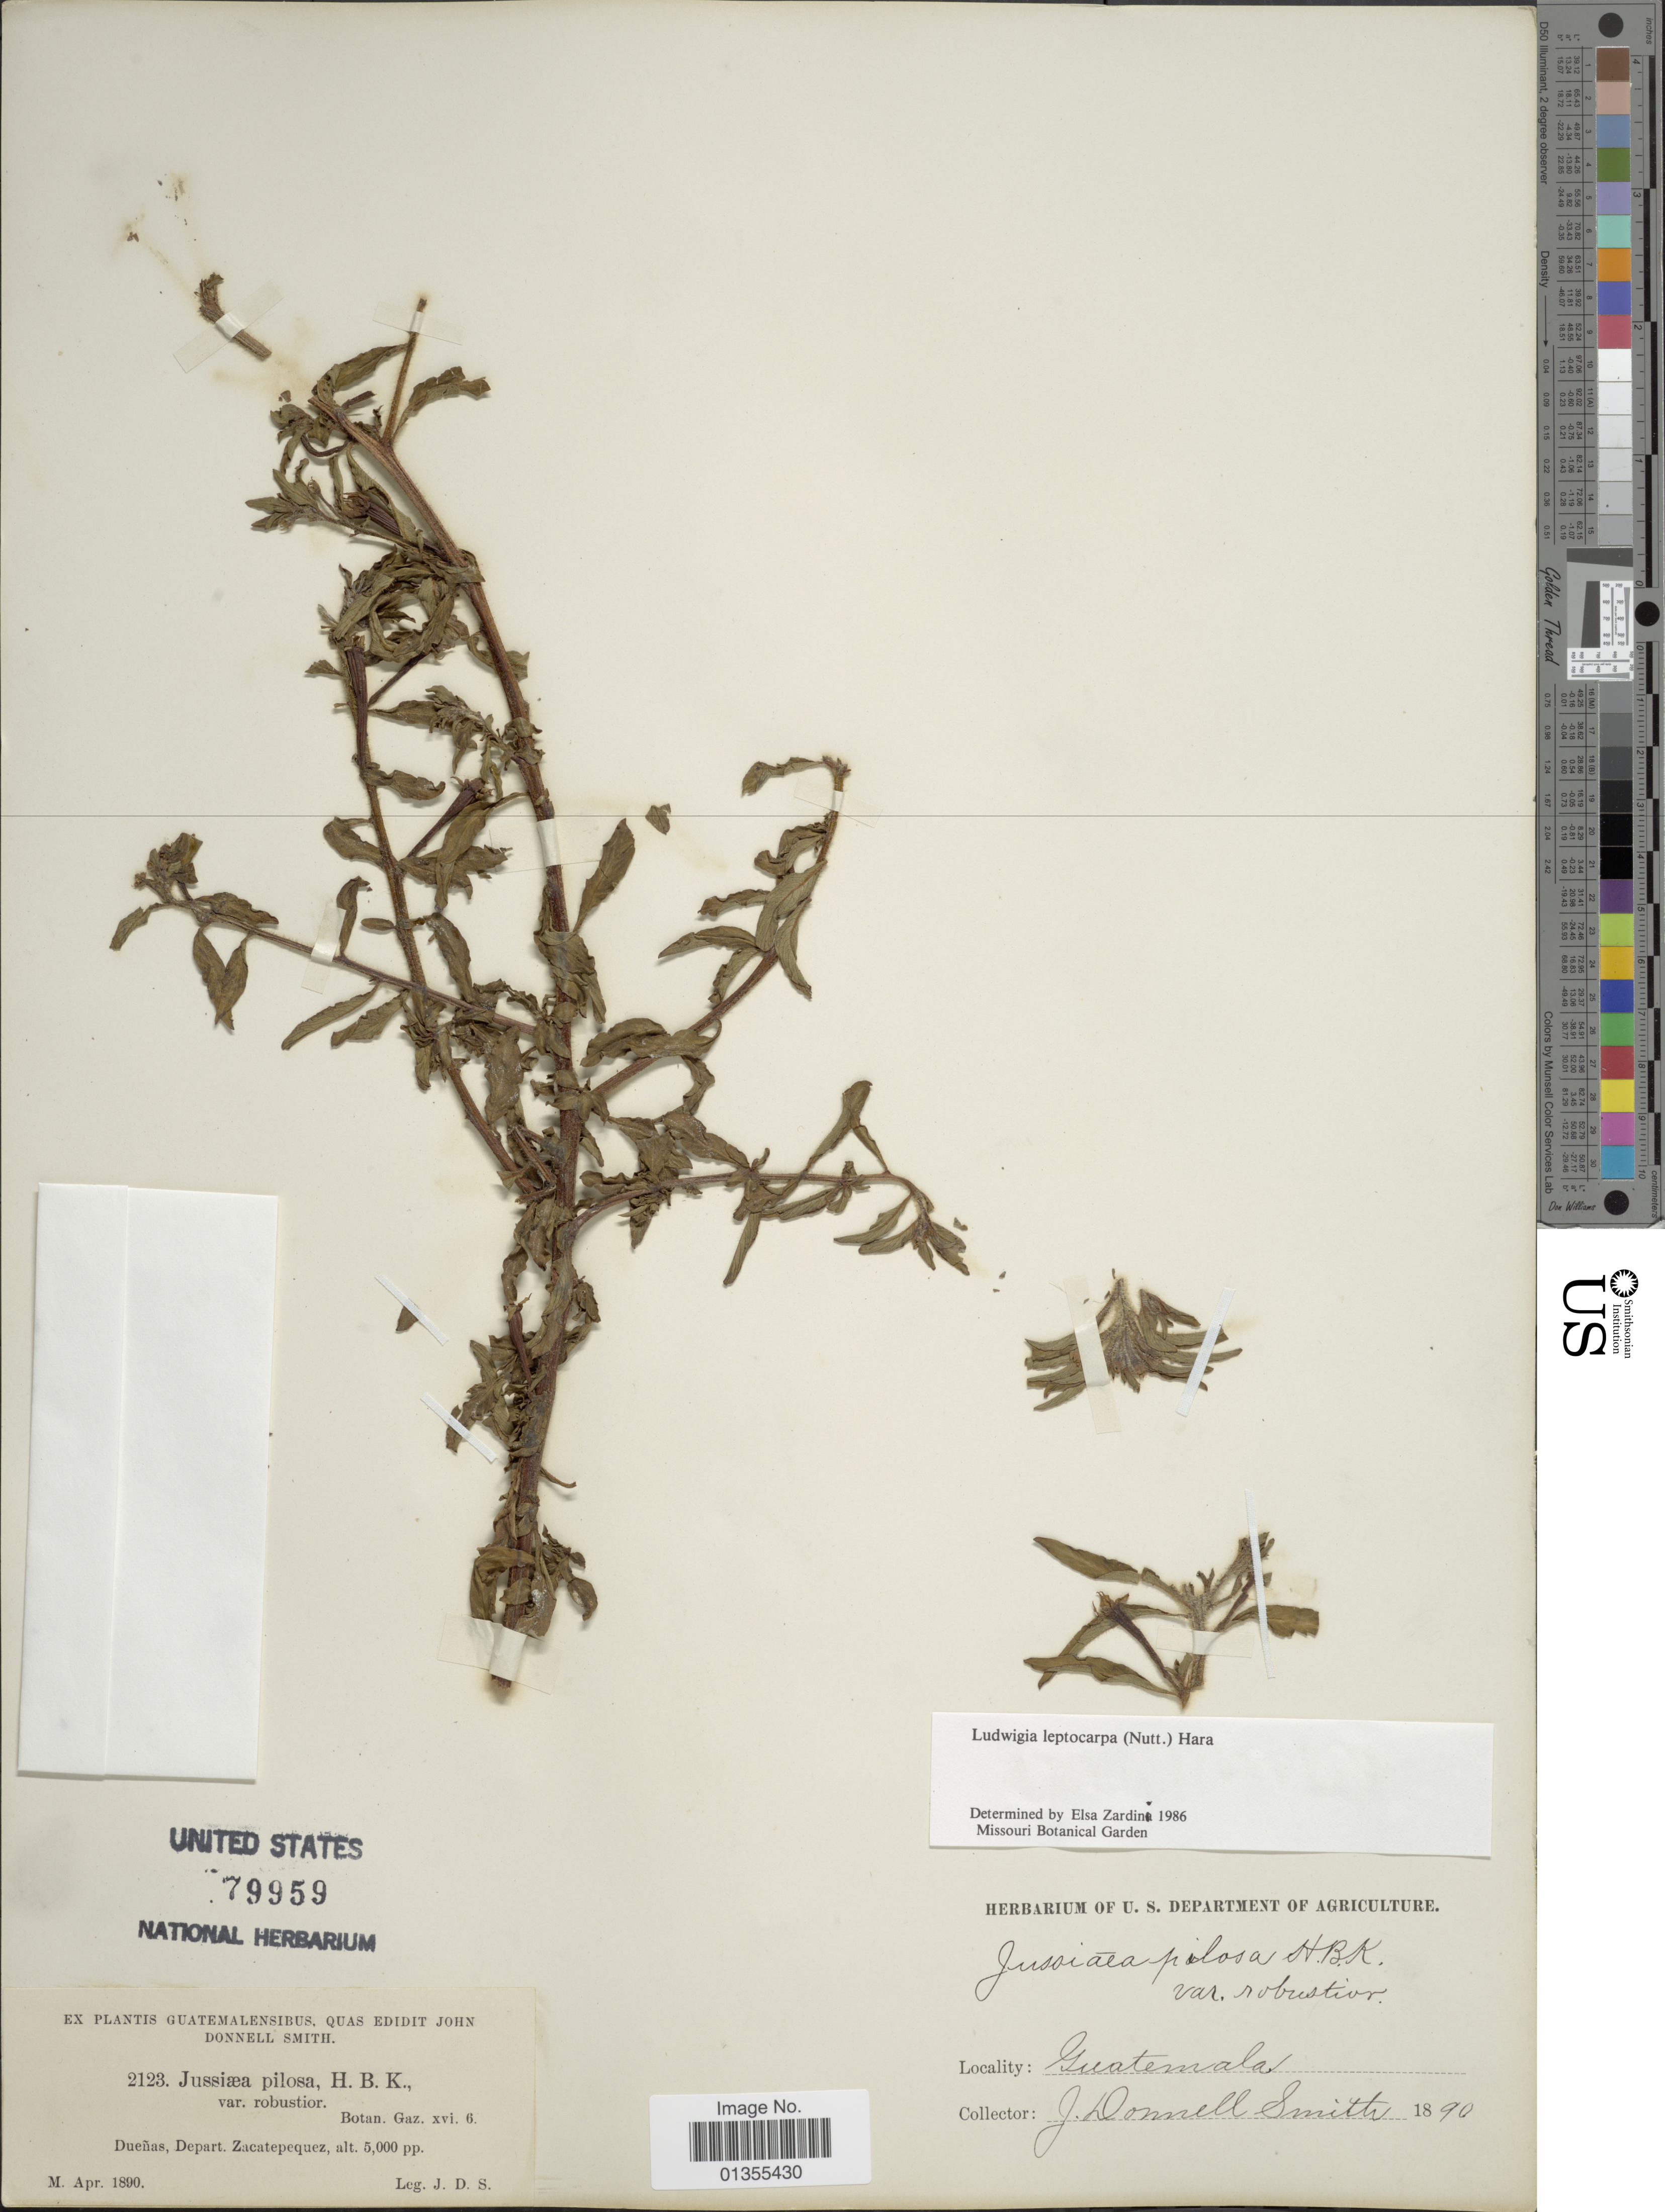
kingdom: Plantae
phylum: Tracheophyta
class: Magnoliopsida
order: Myrtales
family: Onagraceae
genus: Ludwigia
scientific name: Ludwigia nervosa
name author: (Poir.) H. Hara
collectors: J. D. Smith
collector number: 2123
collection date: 1890-04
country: Guatemala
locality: Dueñas, Depart. Zacatepequez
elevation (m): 1524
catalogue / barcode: US 79959